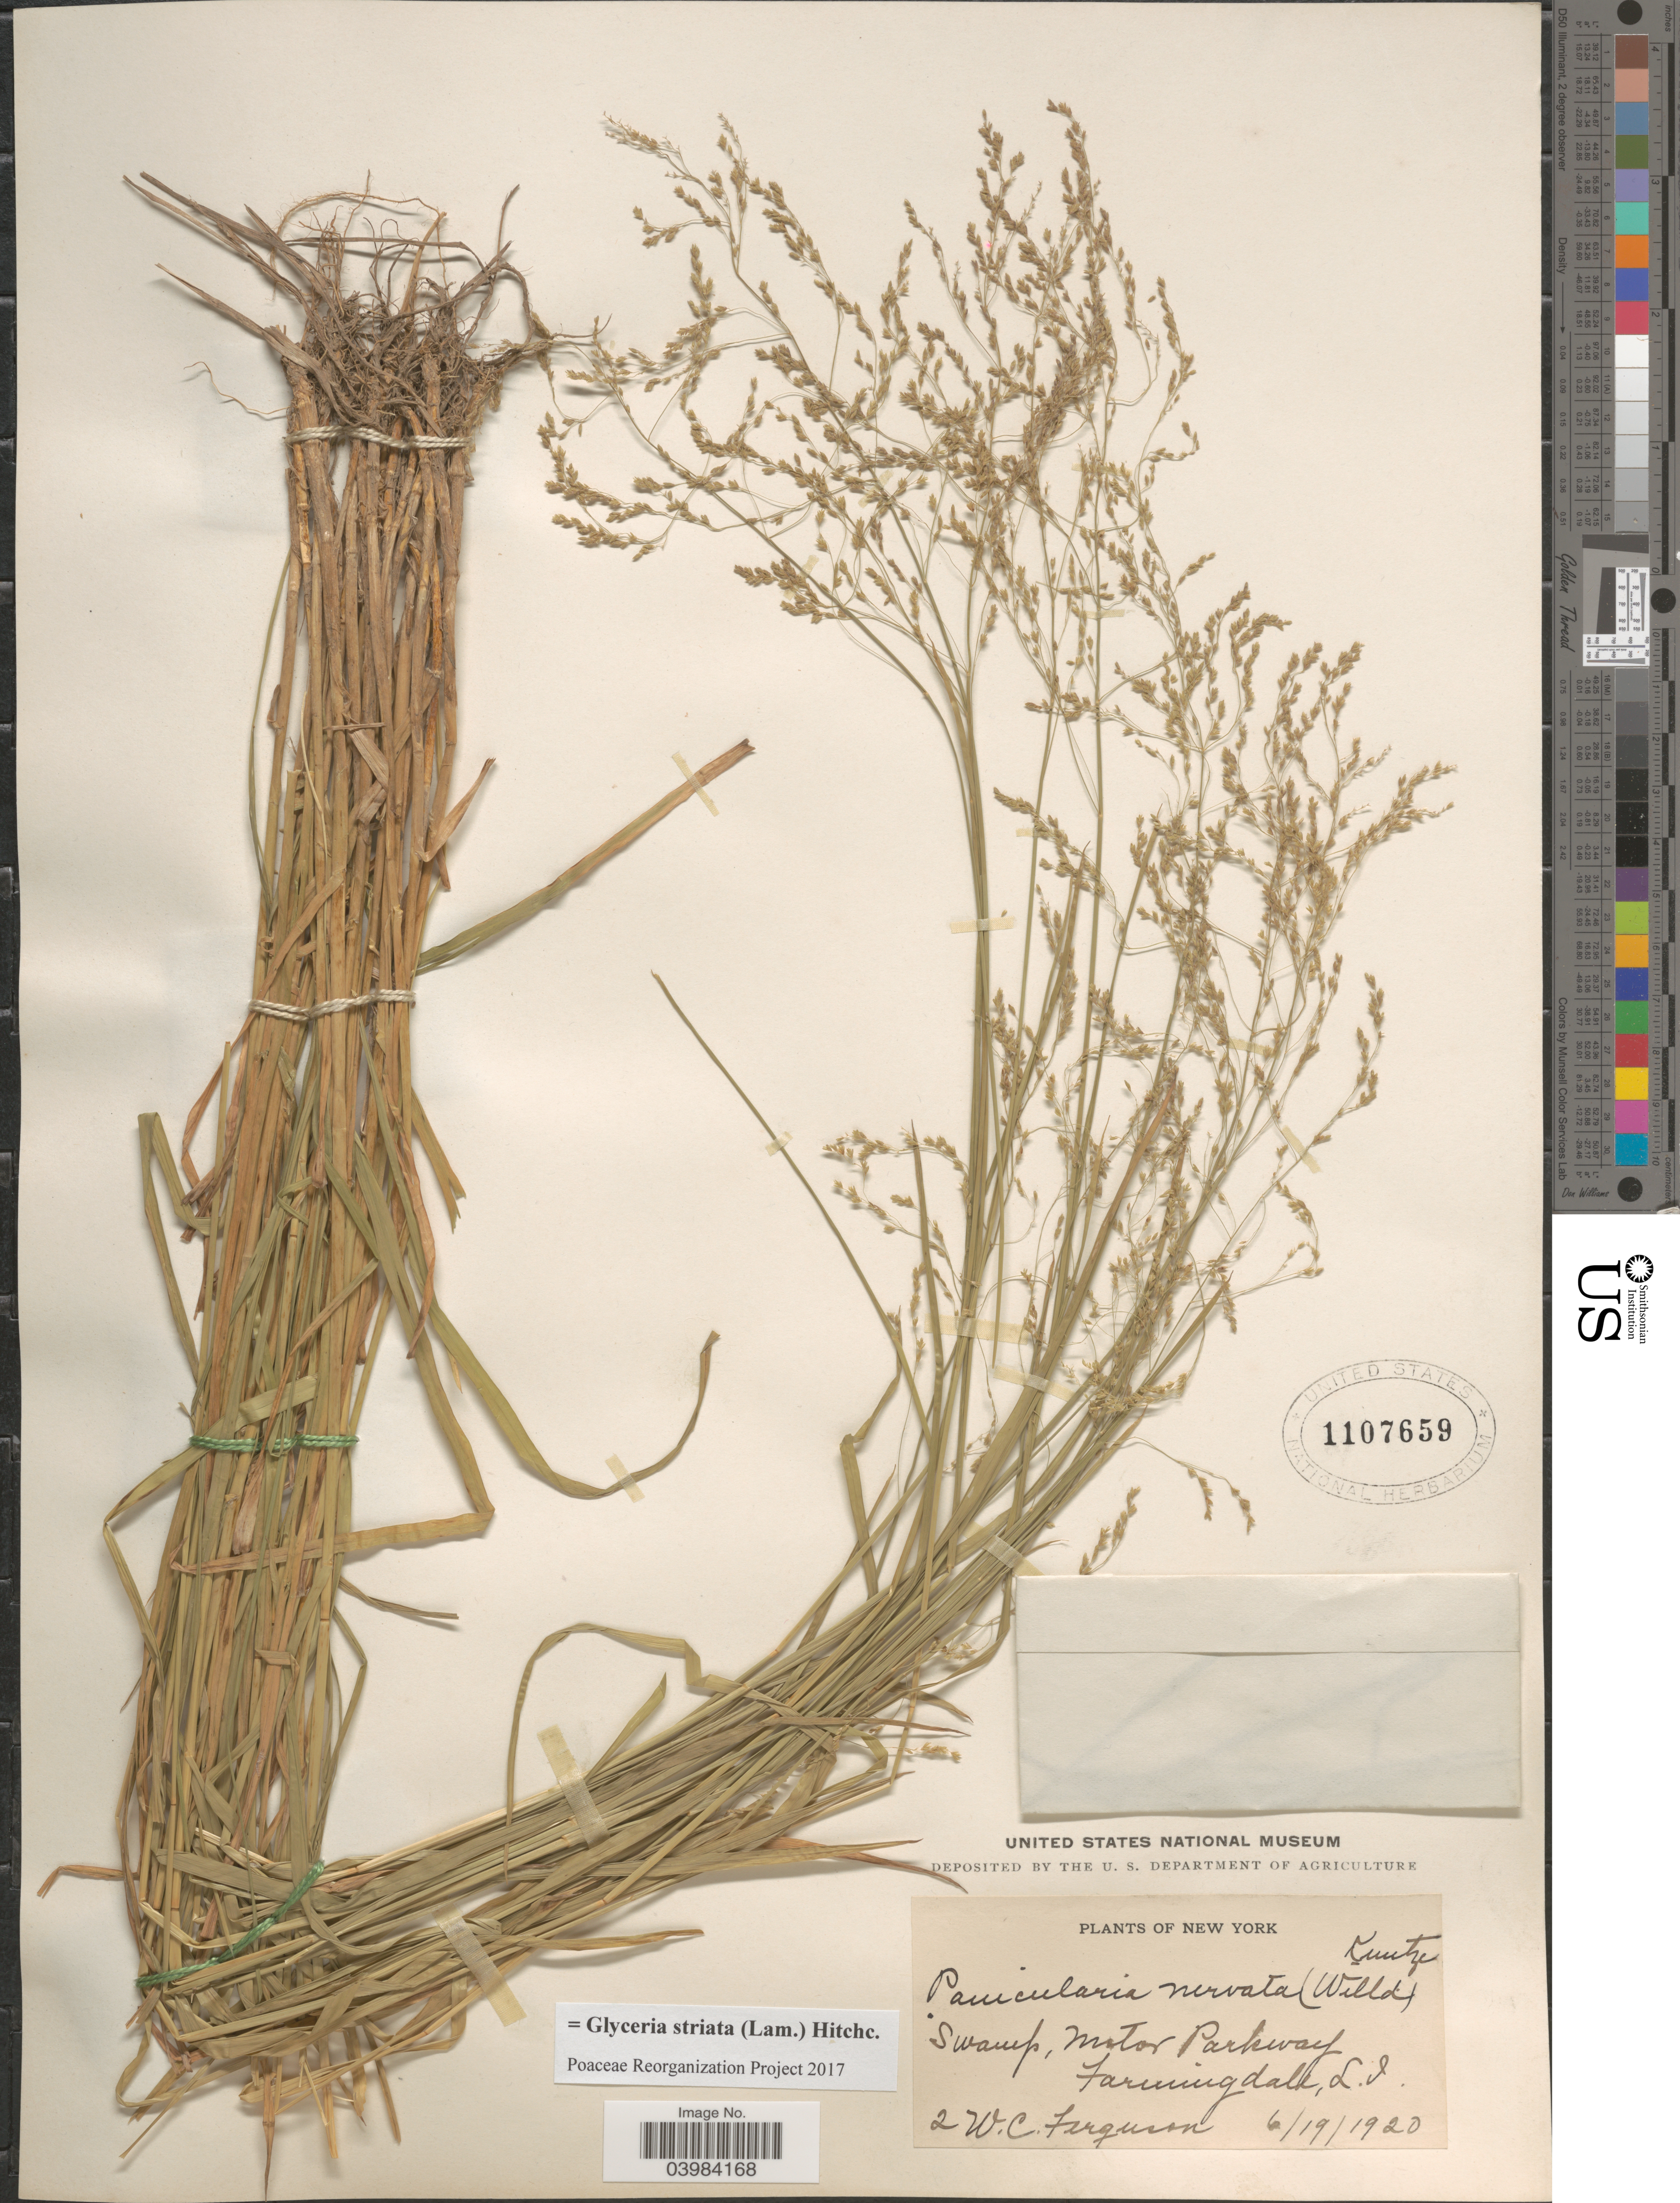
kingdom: Plantae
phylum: Tracheophyta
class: Liliopsida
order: Poales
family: Poaceae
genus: Glyceria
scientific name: Glyceria striata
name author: (Lam.) Hitchc.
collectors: W. Ferguson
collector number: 2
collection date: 1920-06-19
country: United States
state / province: New York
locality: Swamp, Motor Parkway. Farmingdale, L.I.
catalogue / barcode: US 1107659